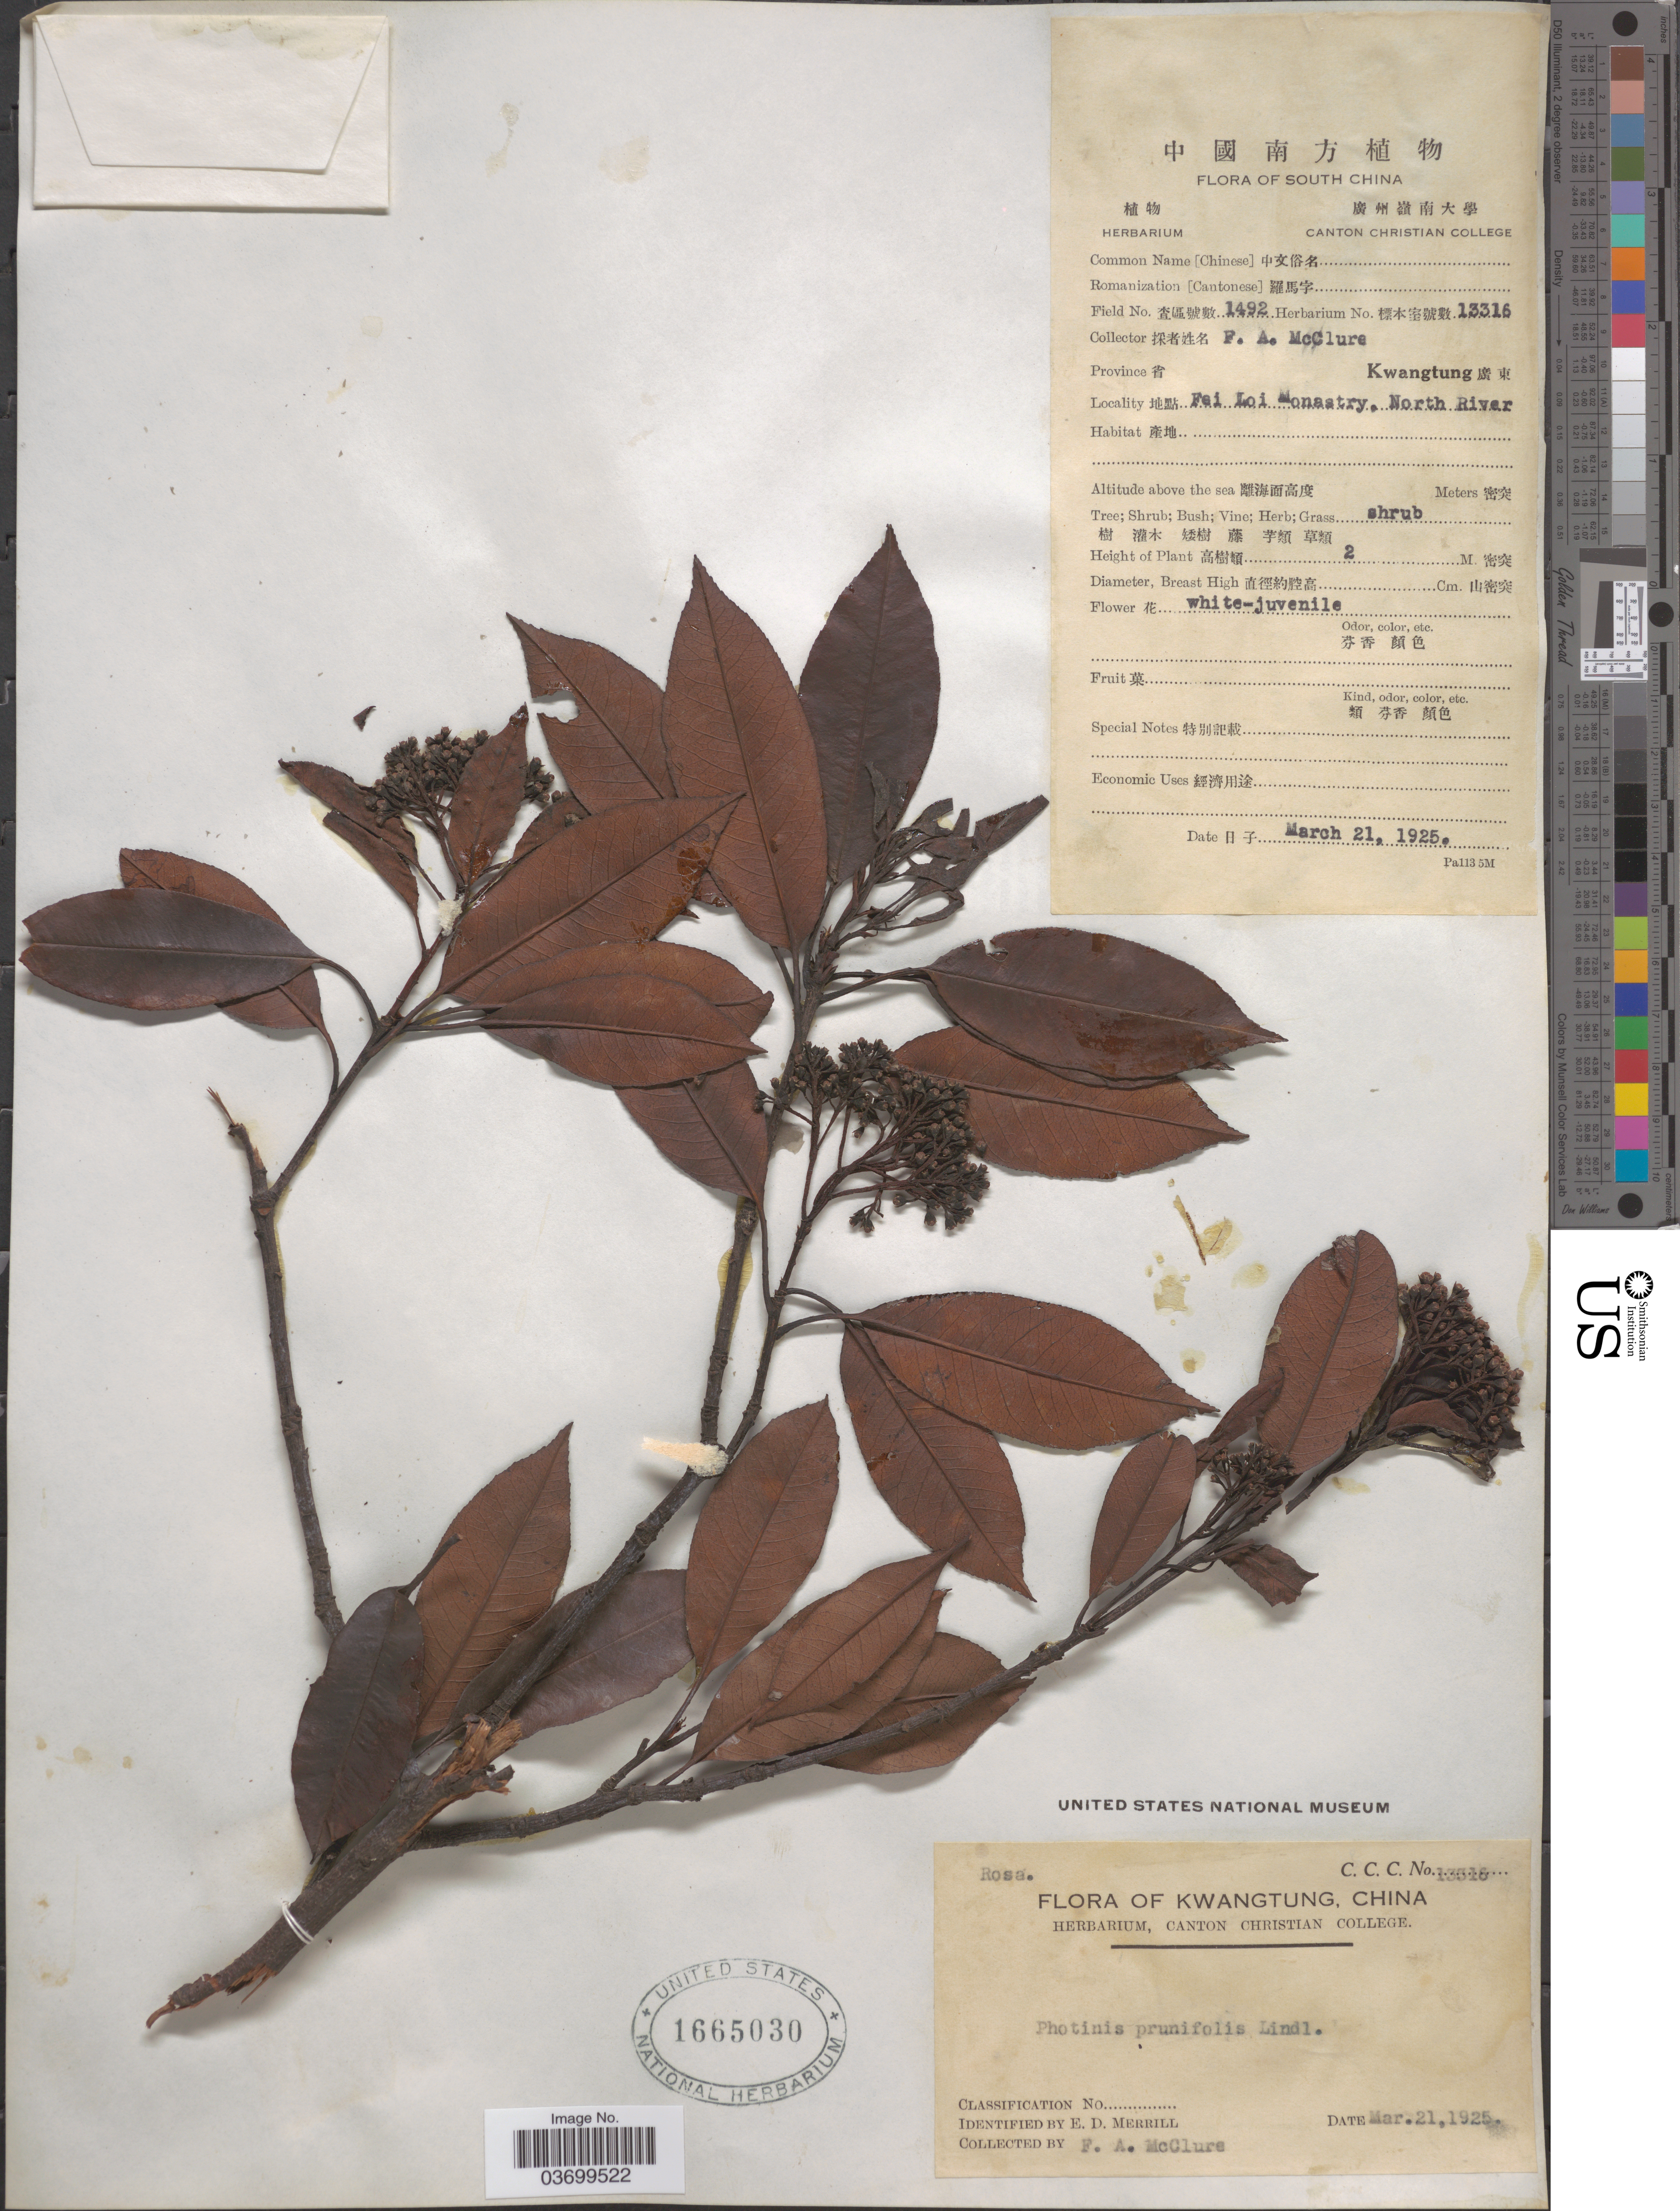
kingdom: Plantae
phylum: Tracheophyta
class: Magnoliopsida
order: Rosales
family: Rosaceae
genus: Photinia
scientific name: Photinia prunifolia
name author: (Hook. & Arn.) Lindl.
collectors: F. A. McClure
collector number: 13316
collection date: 1925-03-21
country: China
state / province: Guangdong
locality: Kwangtung. Fei Loi Monastry. North River.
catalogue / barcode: US 1665030